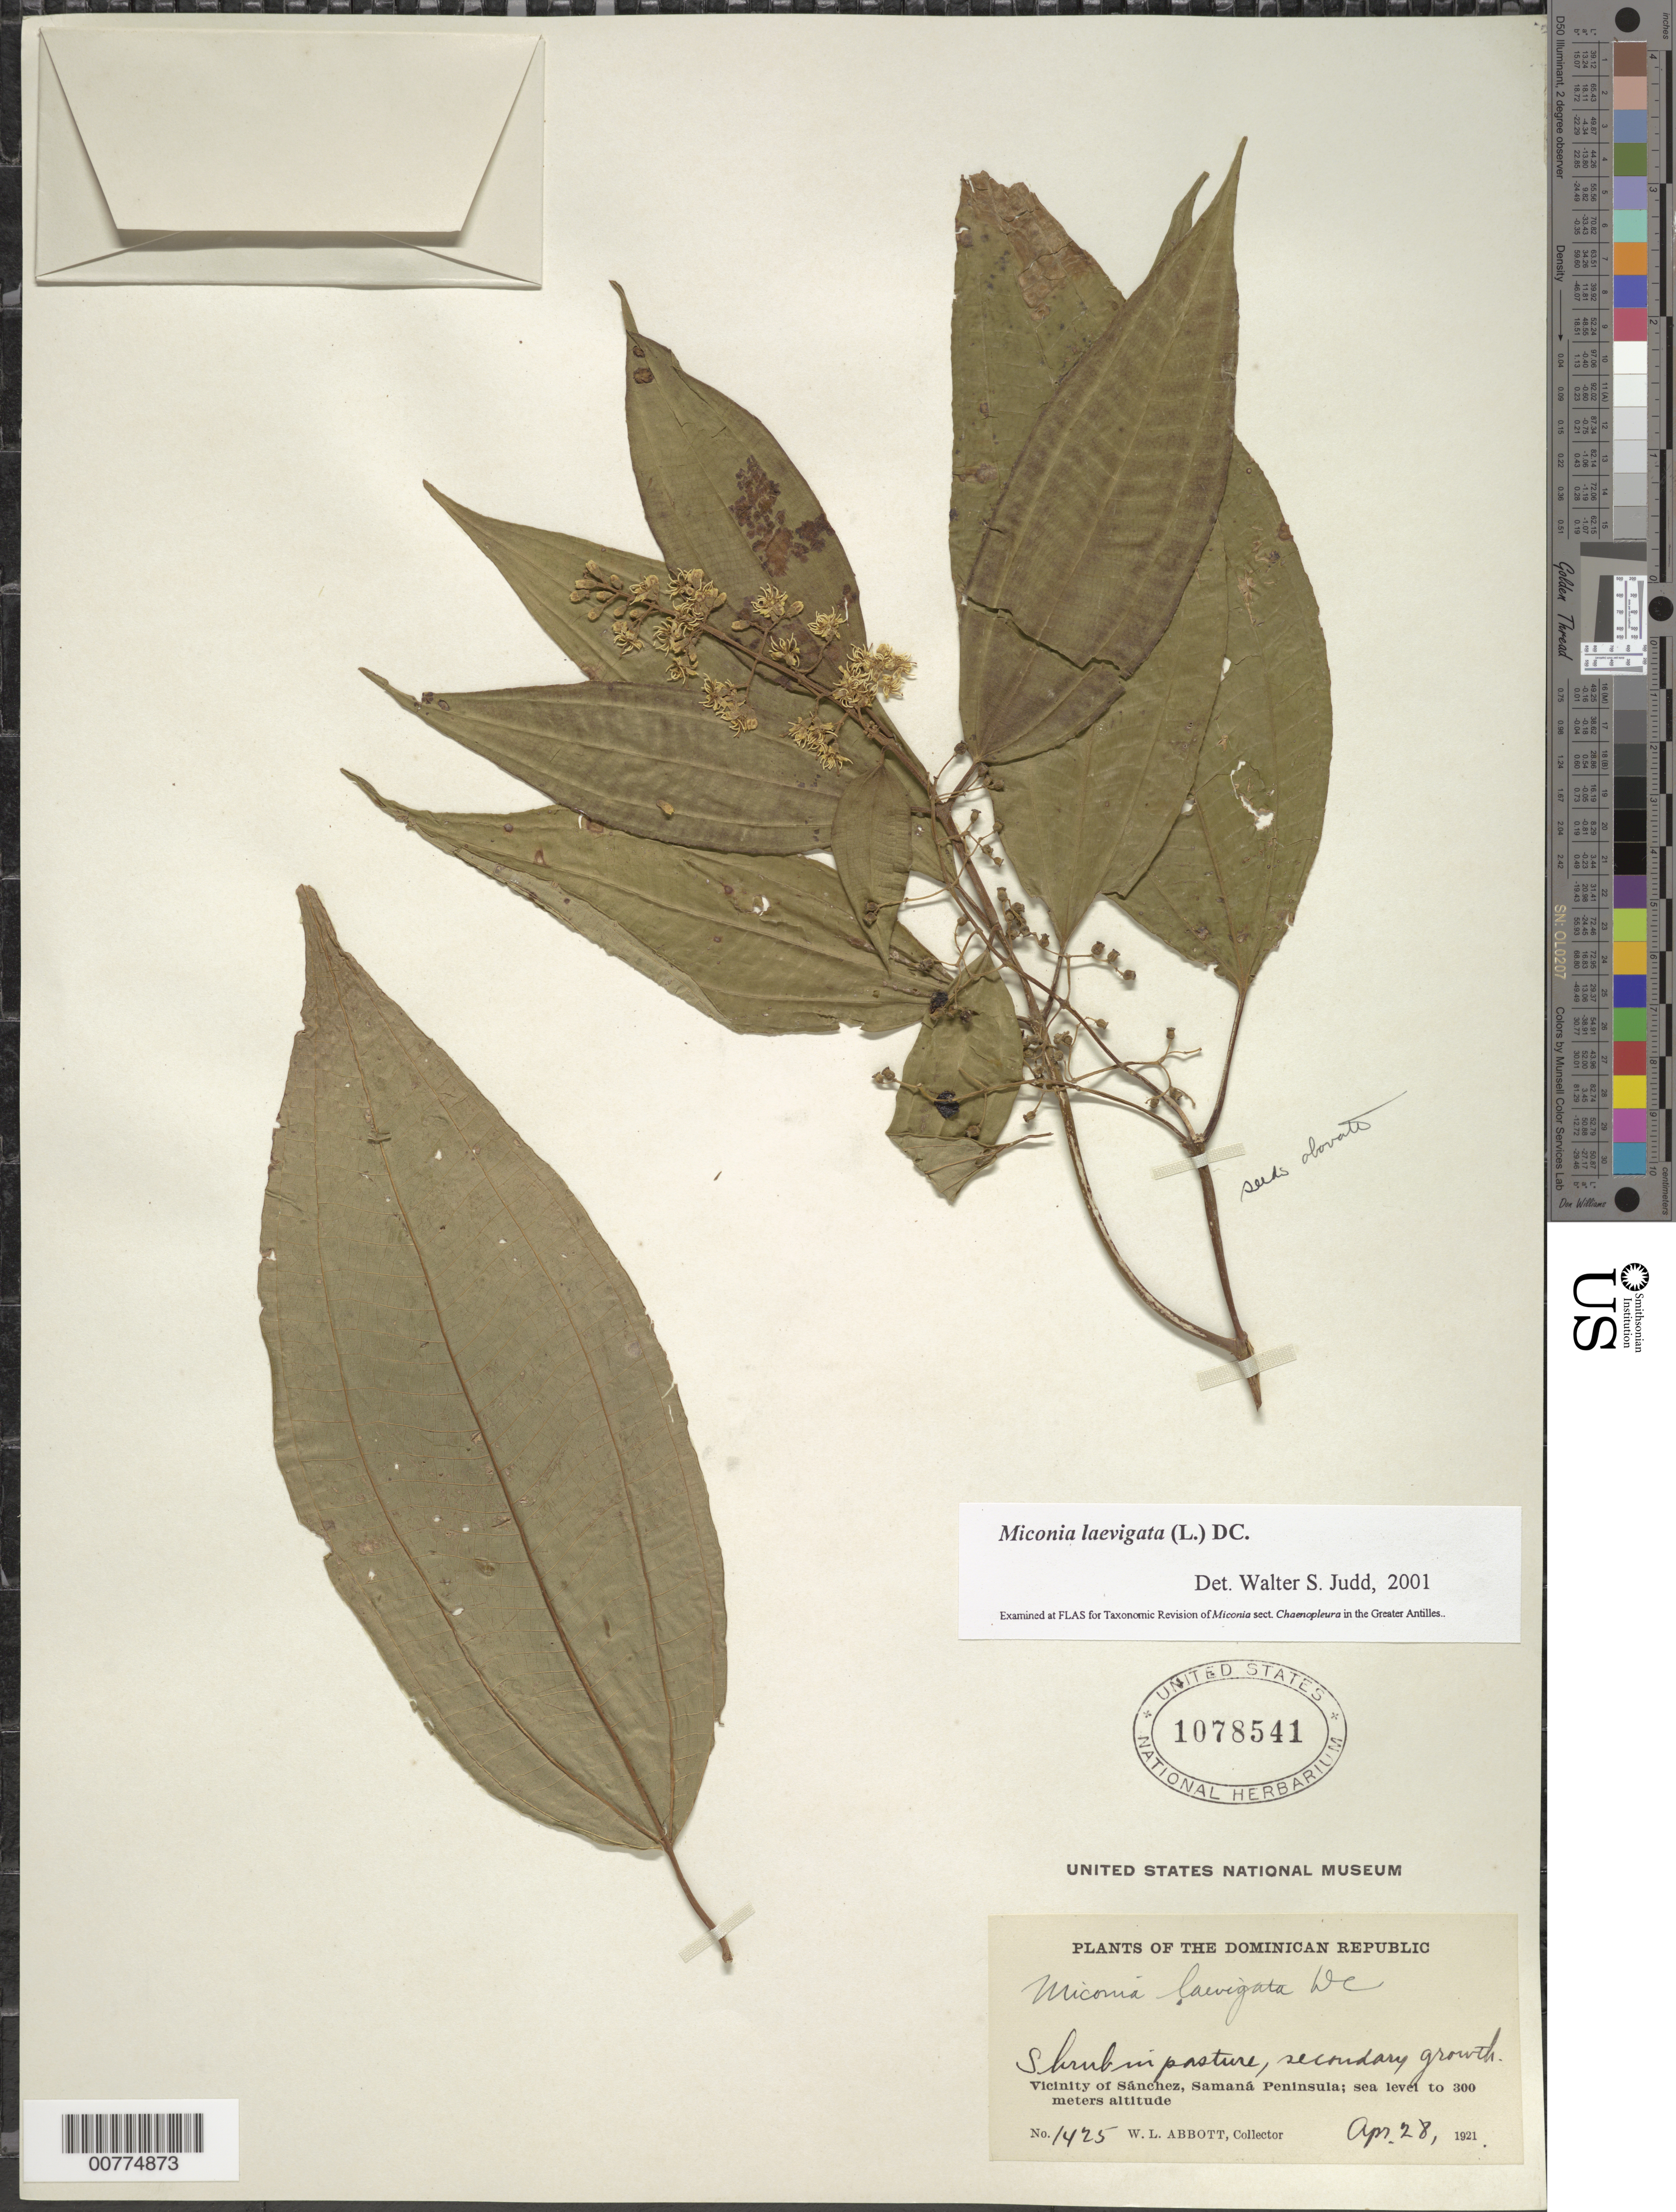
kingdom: Plantae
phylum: Tracheophyta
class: Magnoliopsida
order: Myrtales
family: Melastomataceae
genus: Miconia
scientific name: Miconia laevigata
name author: (L.) D. Don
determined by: Judd, Walter S.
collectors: W. L. Abbott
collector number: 1425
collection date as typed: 28 Apr 1910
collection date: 1910-04-28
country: Dominican Republic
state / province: Samana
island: Hispaniola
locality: Vicinity of Sánchez, Samana Peninsula.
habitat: In pasture, secondary growth.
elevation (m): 0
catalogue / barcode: US 1078541